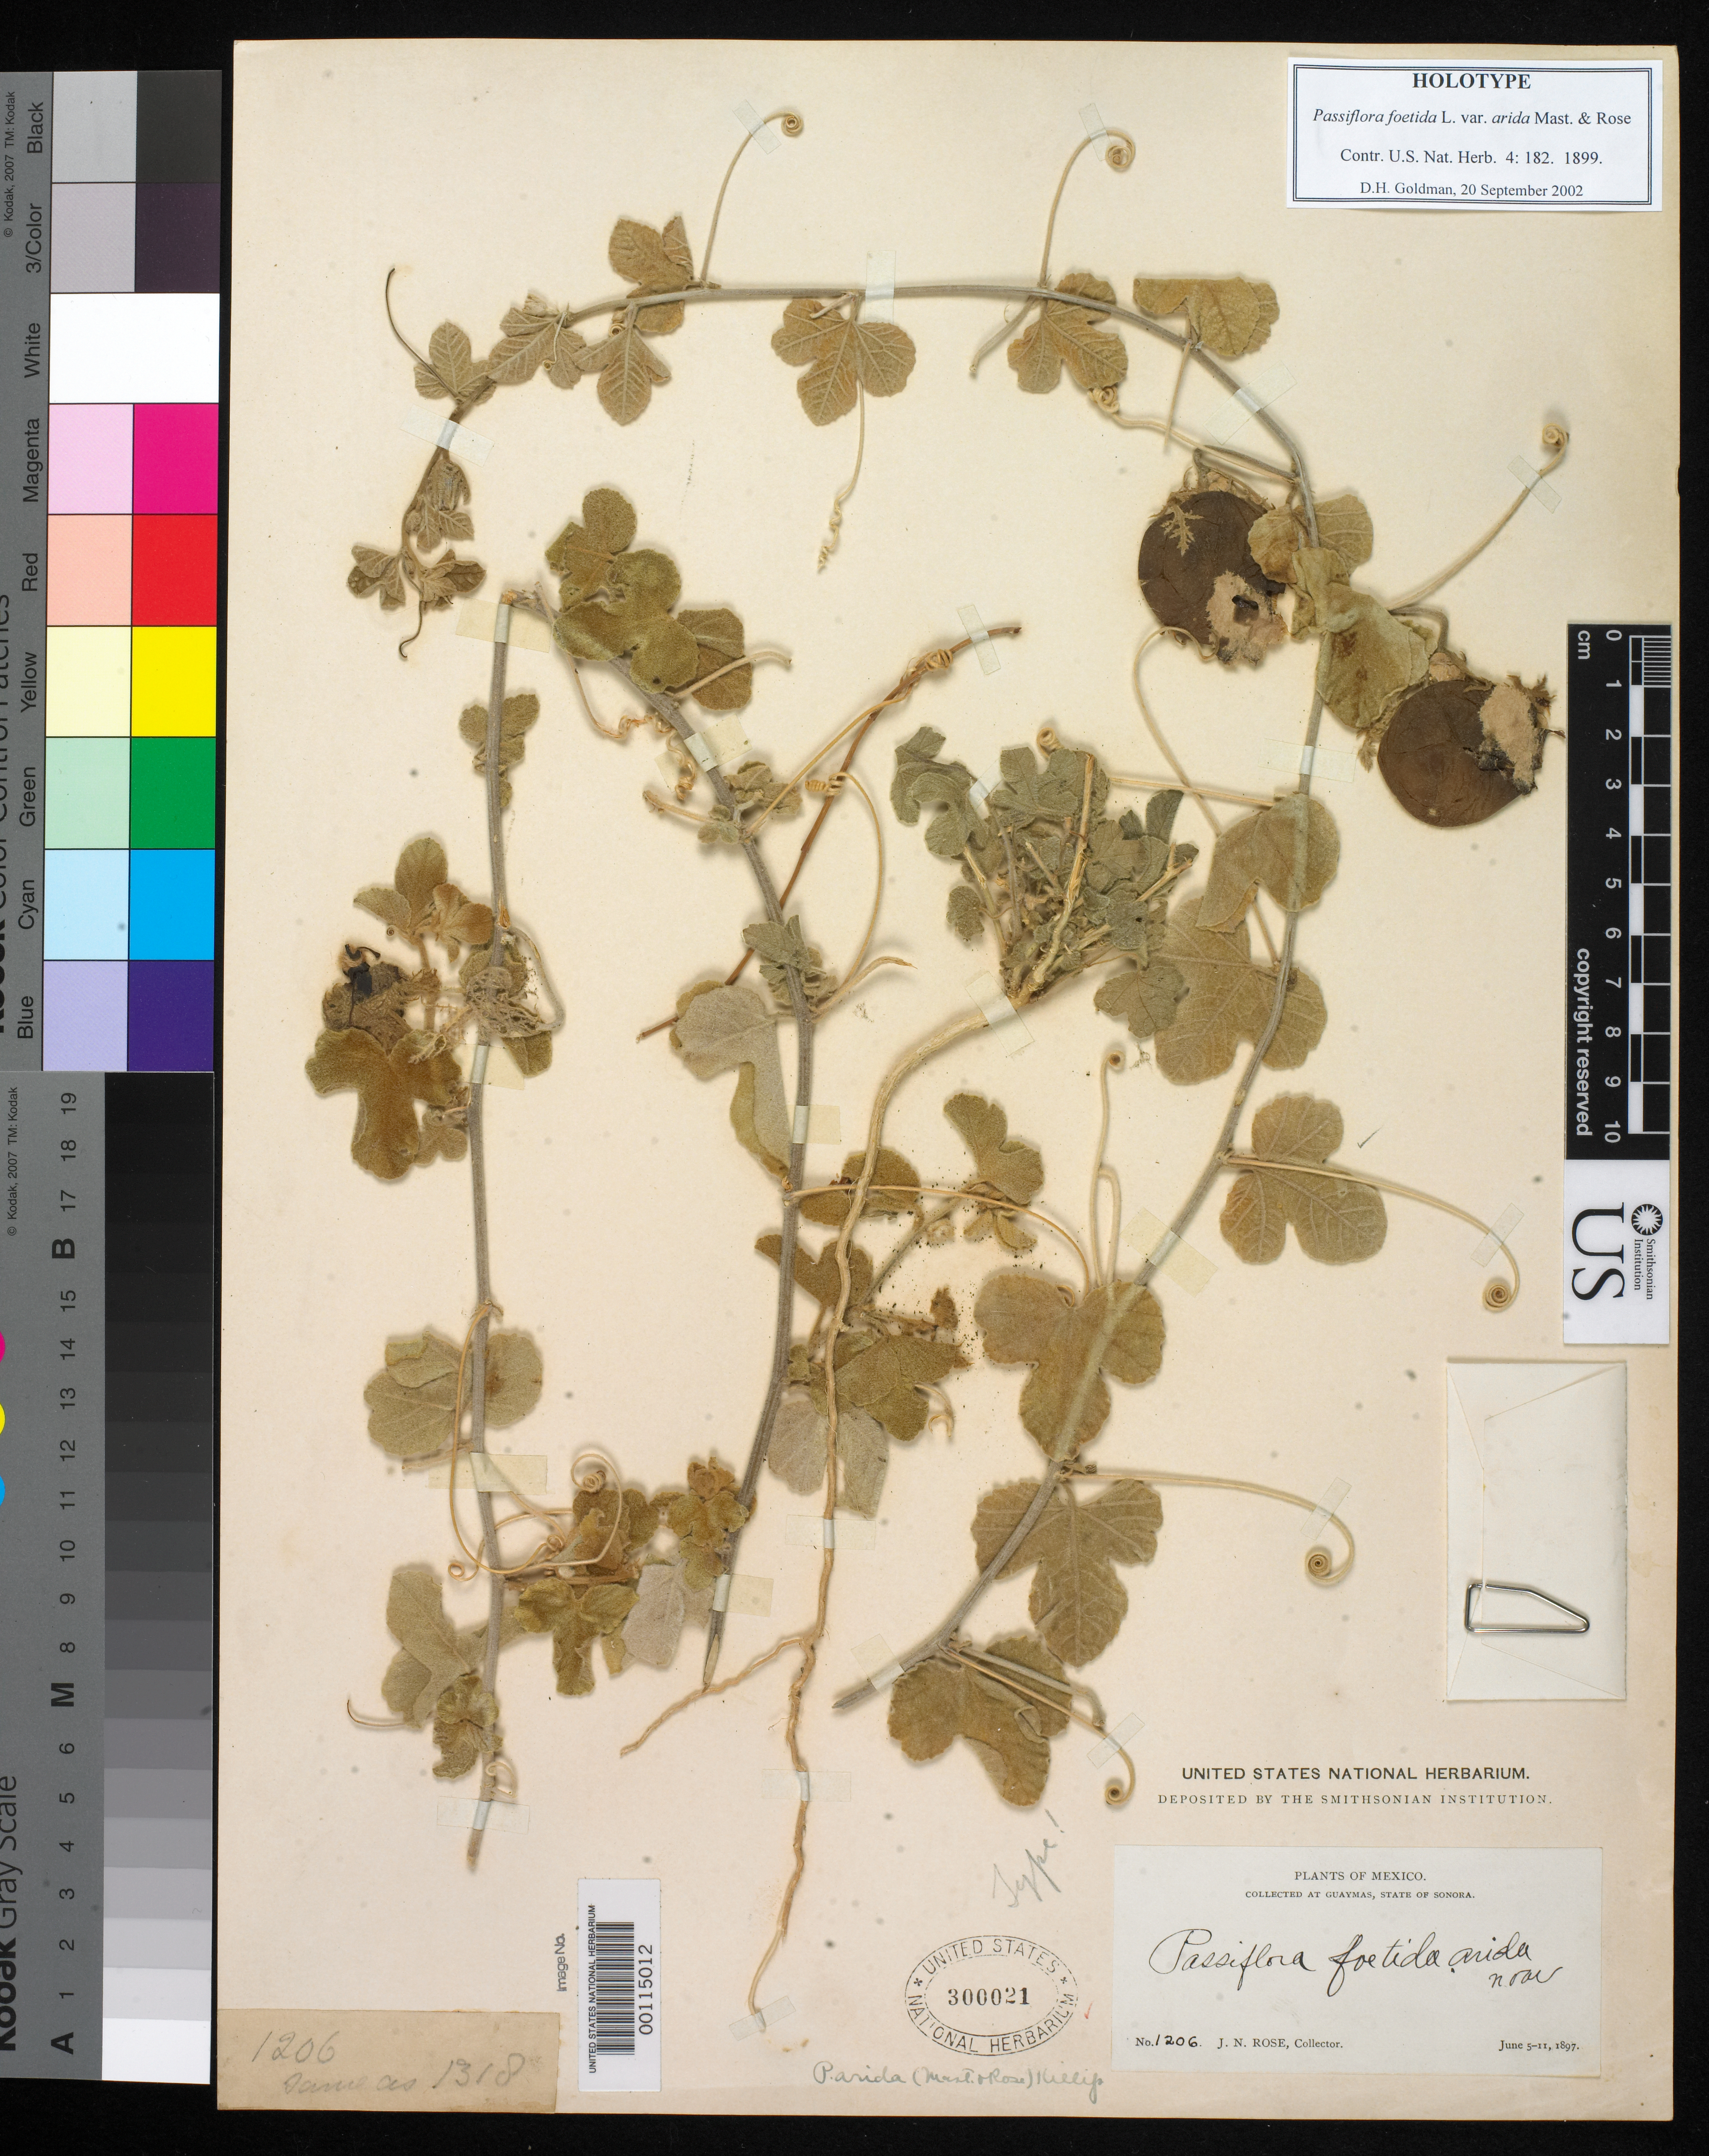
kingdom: Plantae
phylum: Tracheophyta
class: Magnoliopsida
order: Malpighiales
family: Passifloraceae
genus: Passiflora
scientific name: Passiflora foetida var. arida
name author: Mast. & Rose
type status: Holotype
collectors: J. N. Rose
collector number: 1206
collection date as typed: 05 Jun 1897 to 11 Jun 1897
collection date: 1897-06-05/1897-06-11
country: Mexico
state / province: Sonora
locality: Guaymas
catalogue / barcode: US 300021